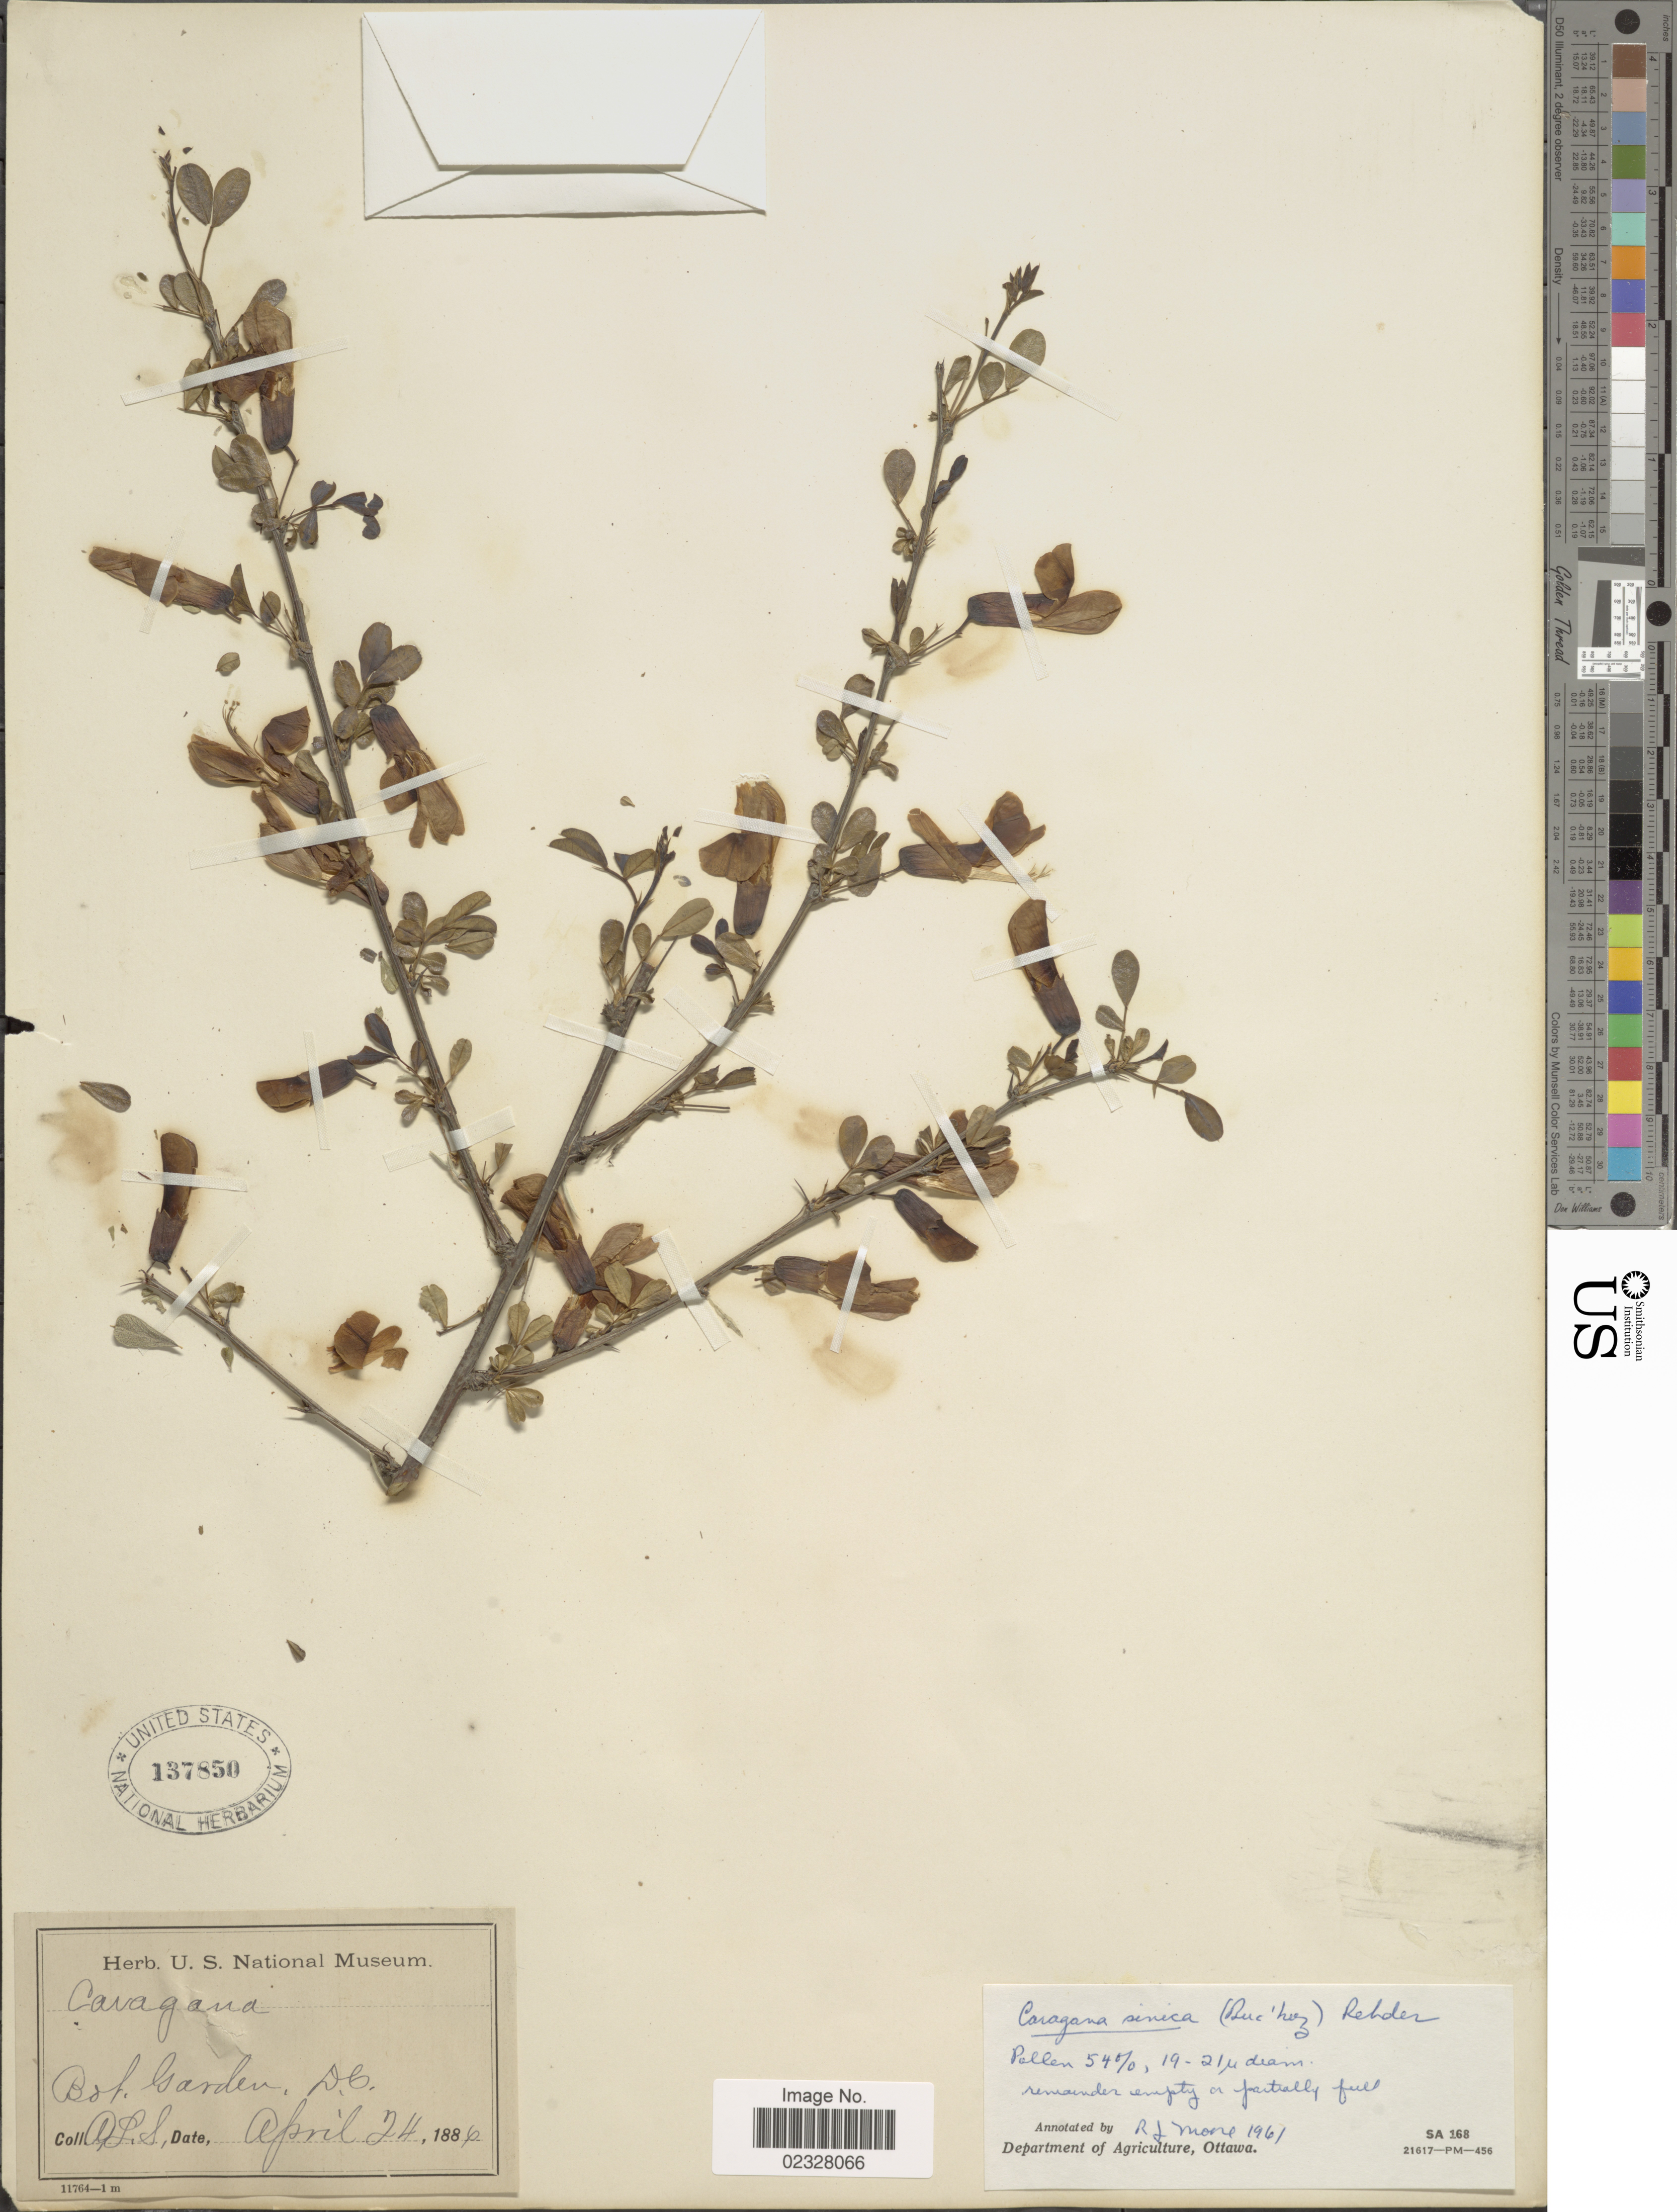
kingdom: Plantae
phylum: Tracheophyta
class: Magnoliopsida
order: Fabales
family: Fabaceae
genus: Caragana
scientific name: Caragana sinica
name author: (Buc'hoz) Rehder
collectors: A. L. S.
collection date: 1886-04-24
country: United States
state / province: District of Columbia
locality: Bot. Garden, D.C.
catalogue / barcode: US 137850